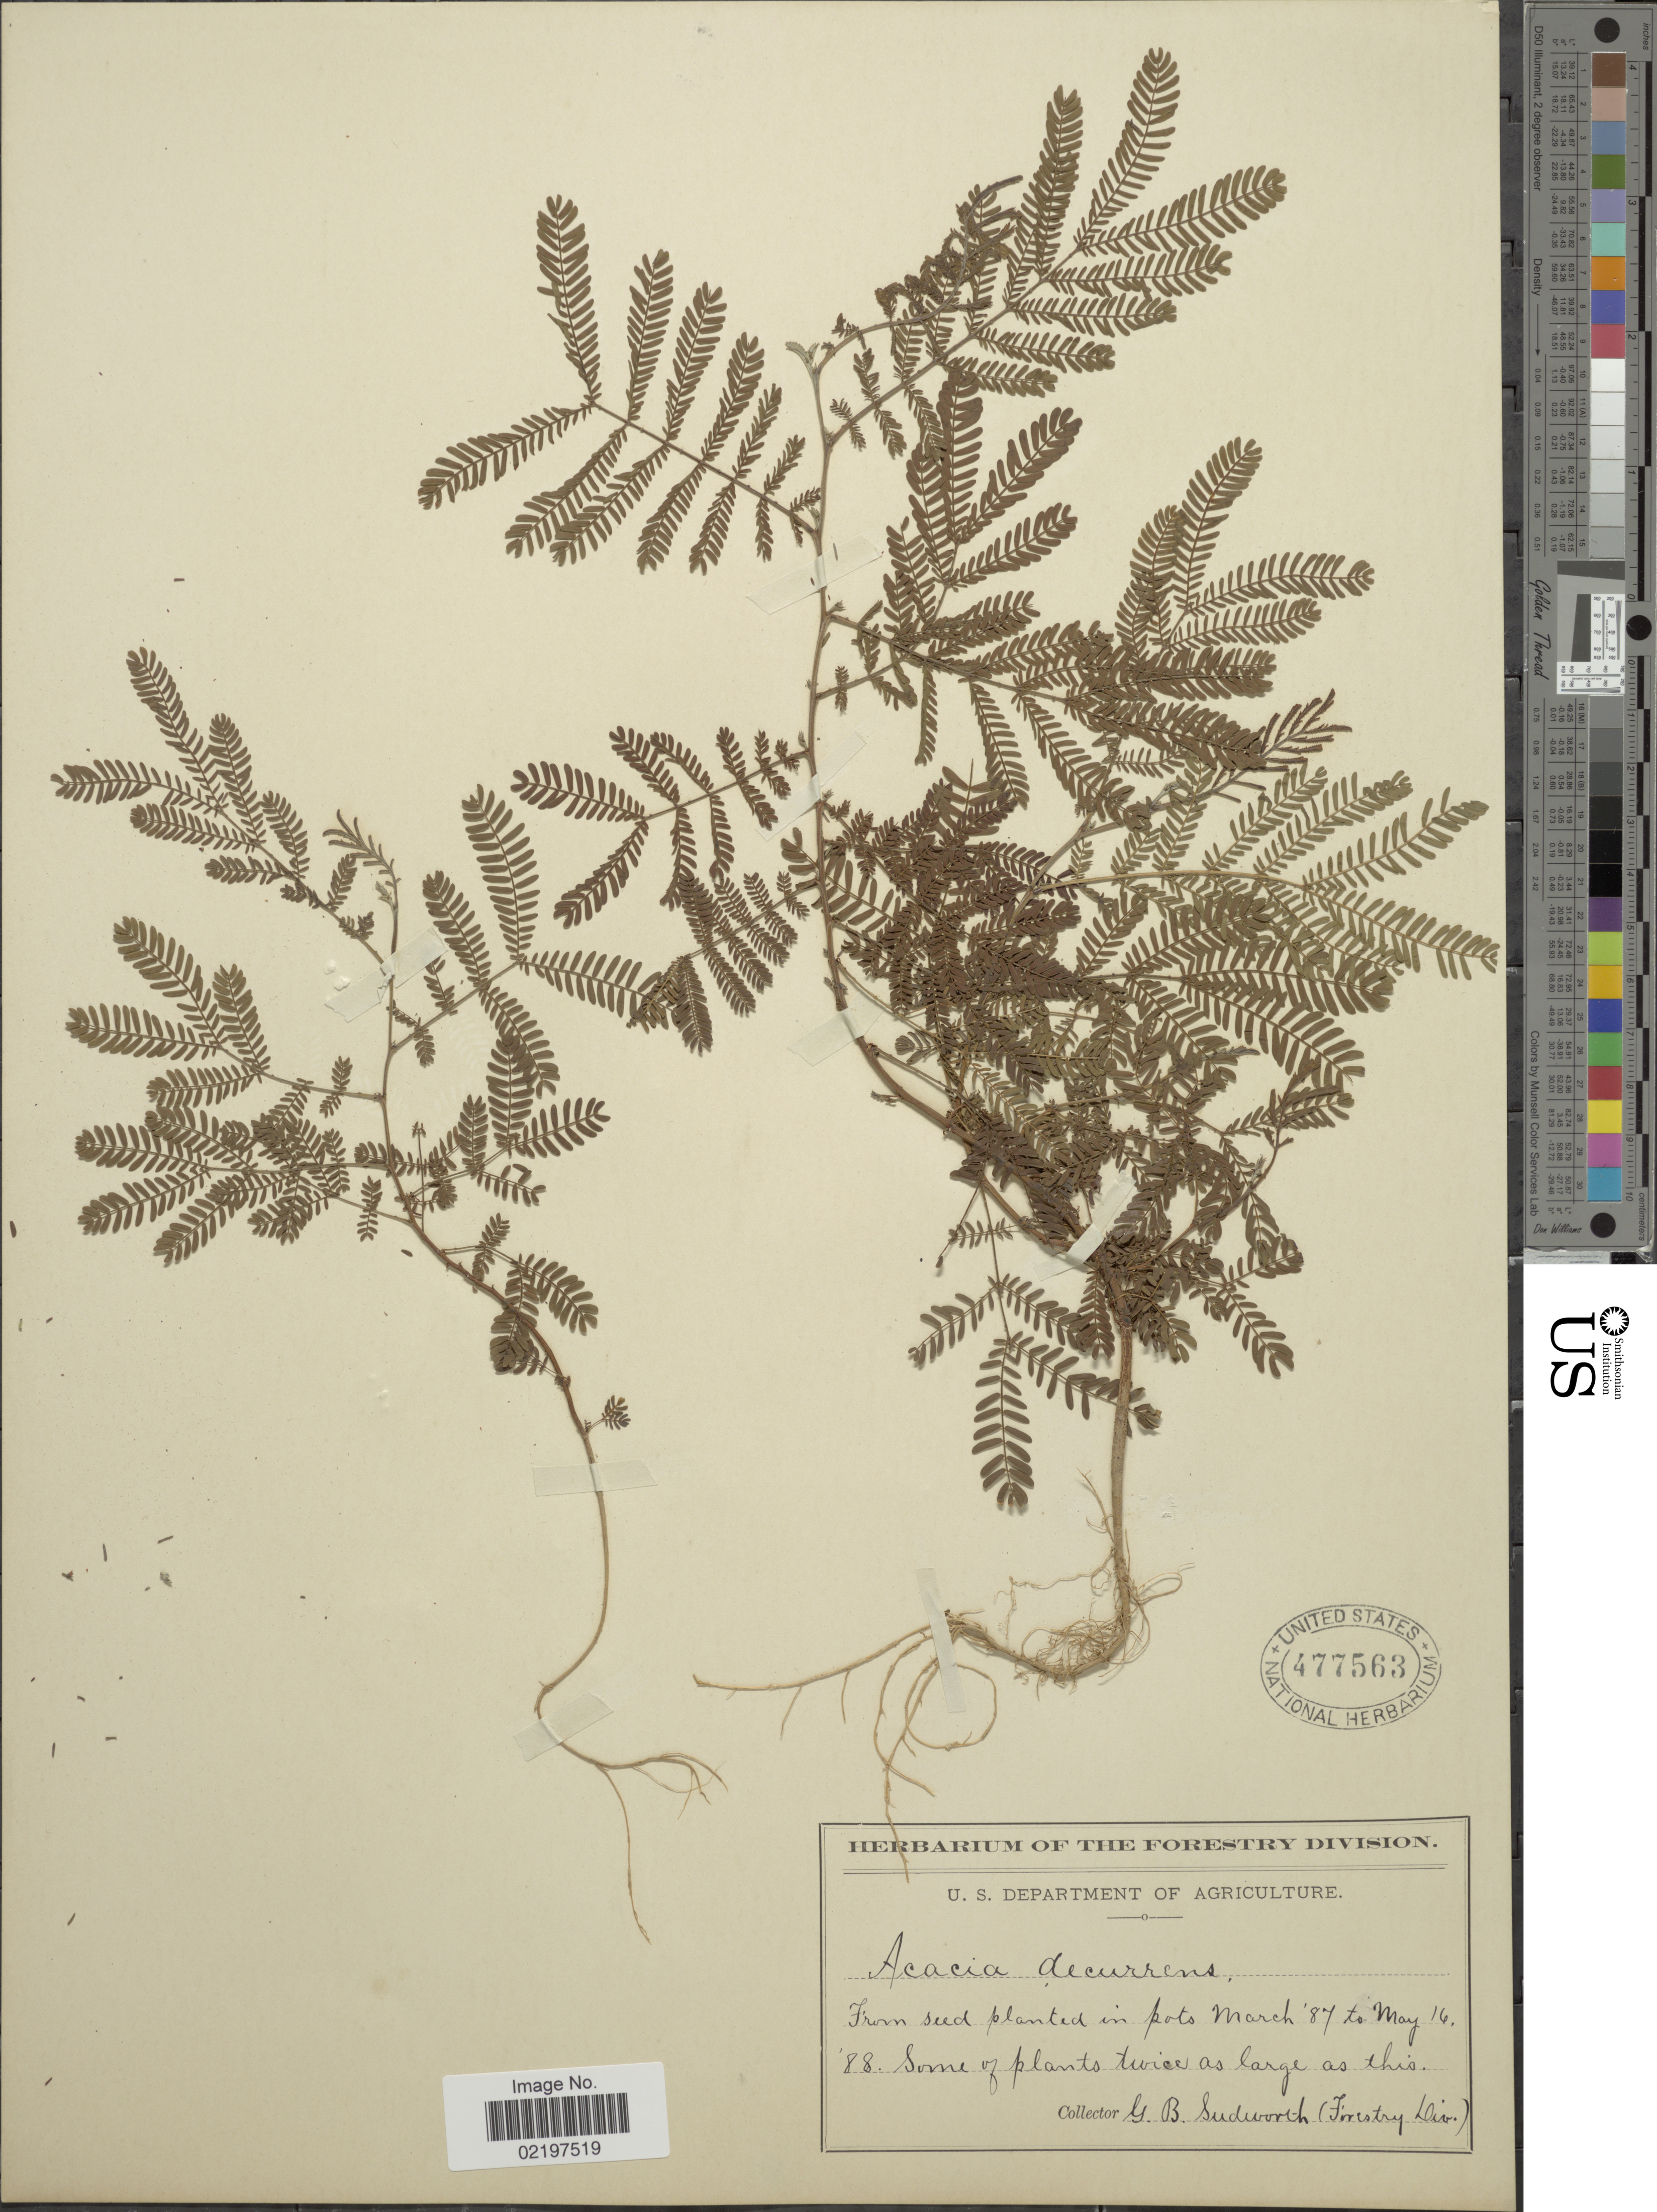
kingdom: Plantae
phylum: Tracheophyta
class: Magnoliopsida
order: Fabales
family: Fabaceae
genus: Acacia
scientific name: Acacia decurrens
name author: (J.C. Wendl.) Willd.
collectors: G. B. Sudworth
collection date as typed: Transcribed d/m/y: 1/3/87 to 16/5/88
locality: Planted in pots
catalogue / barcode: US 477563